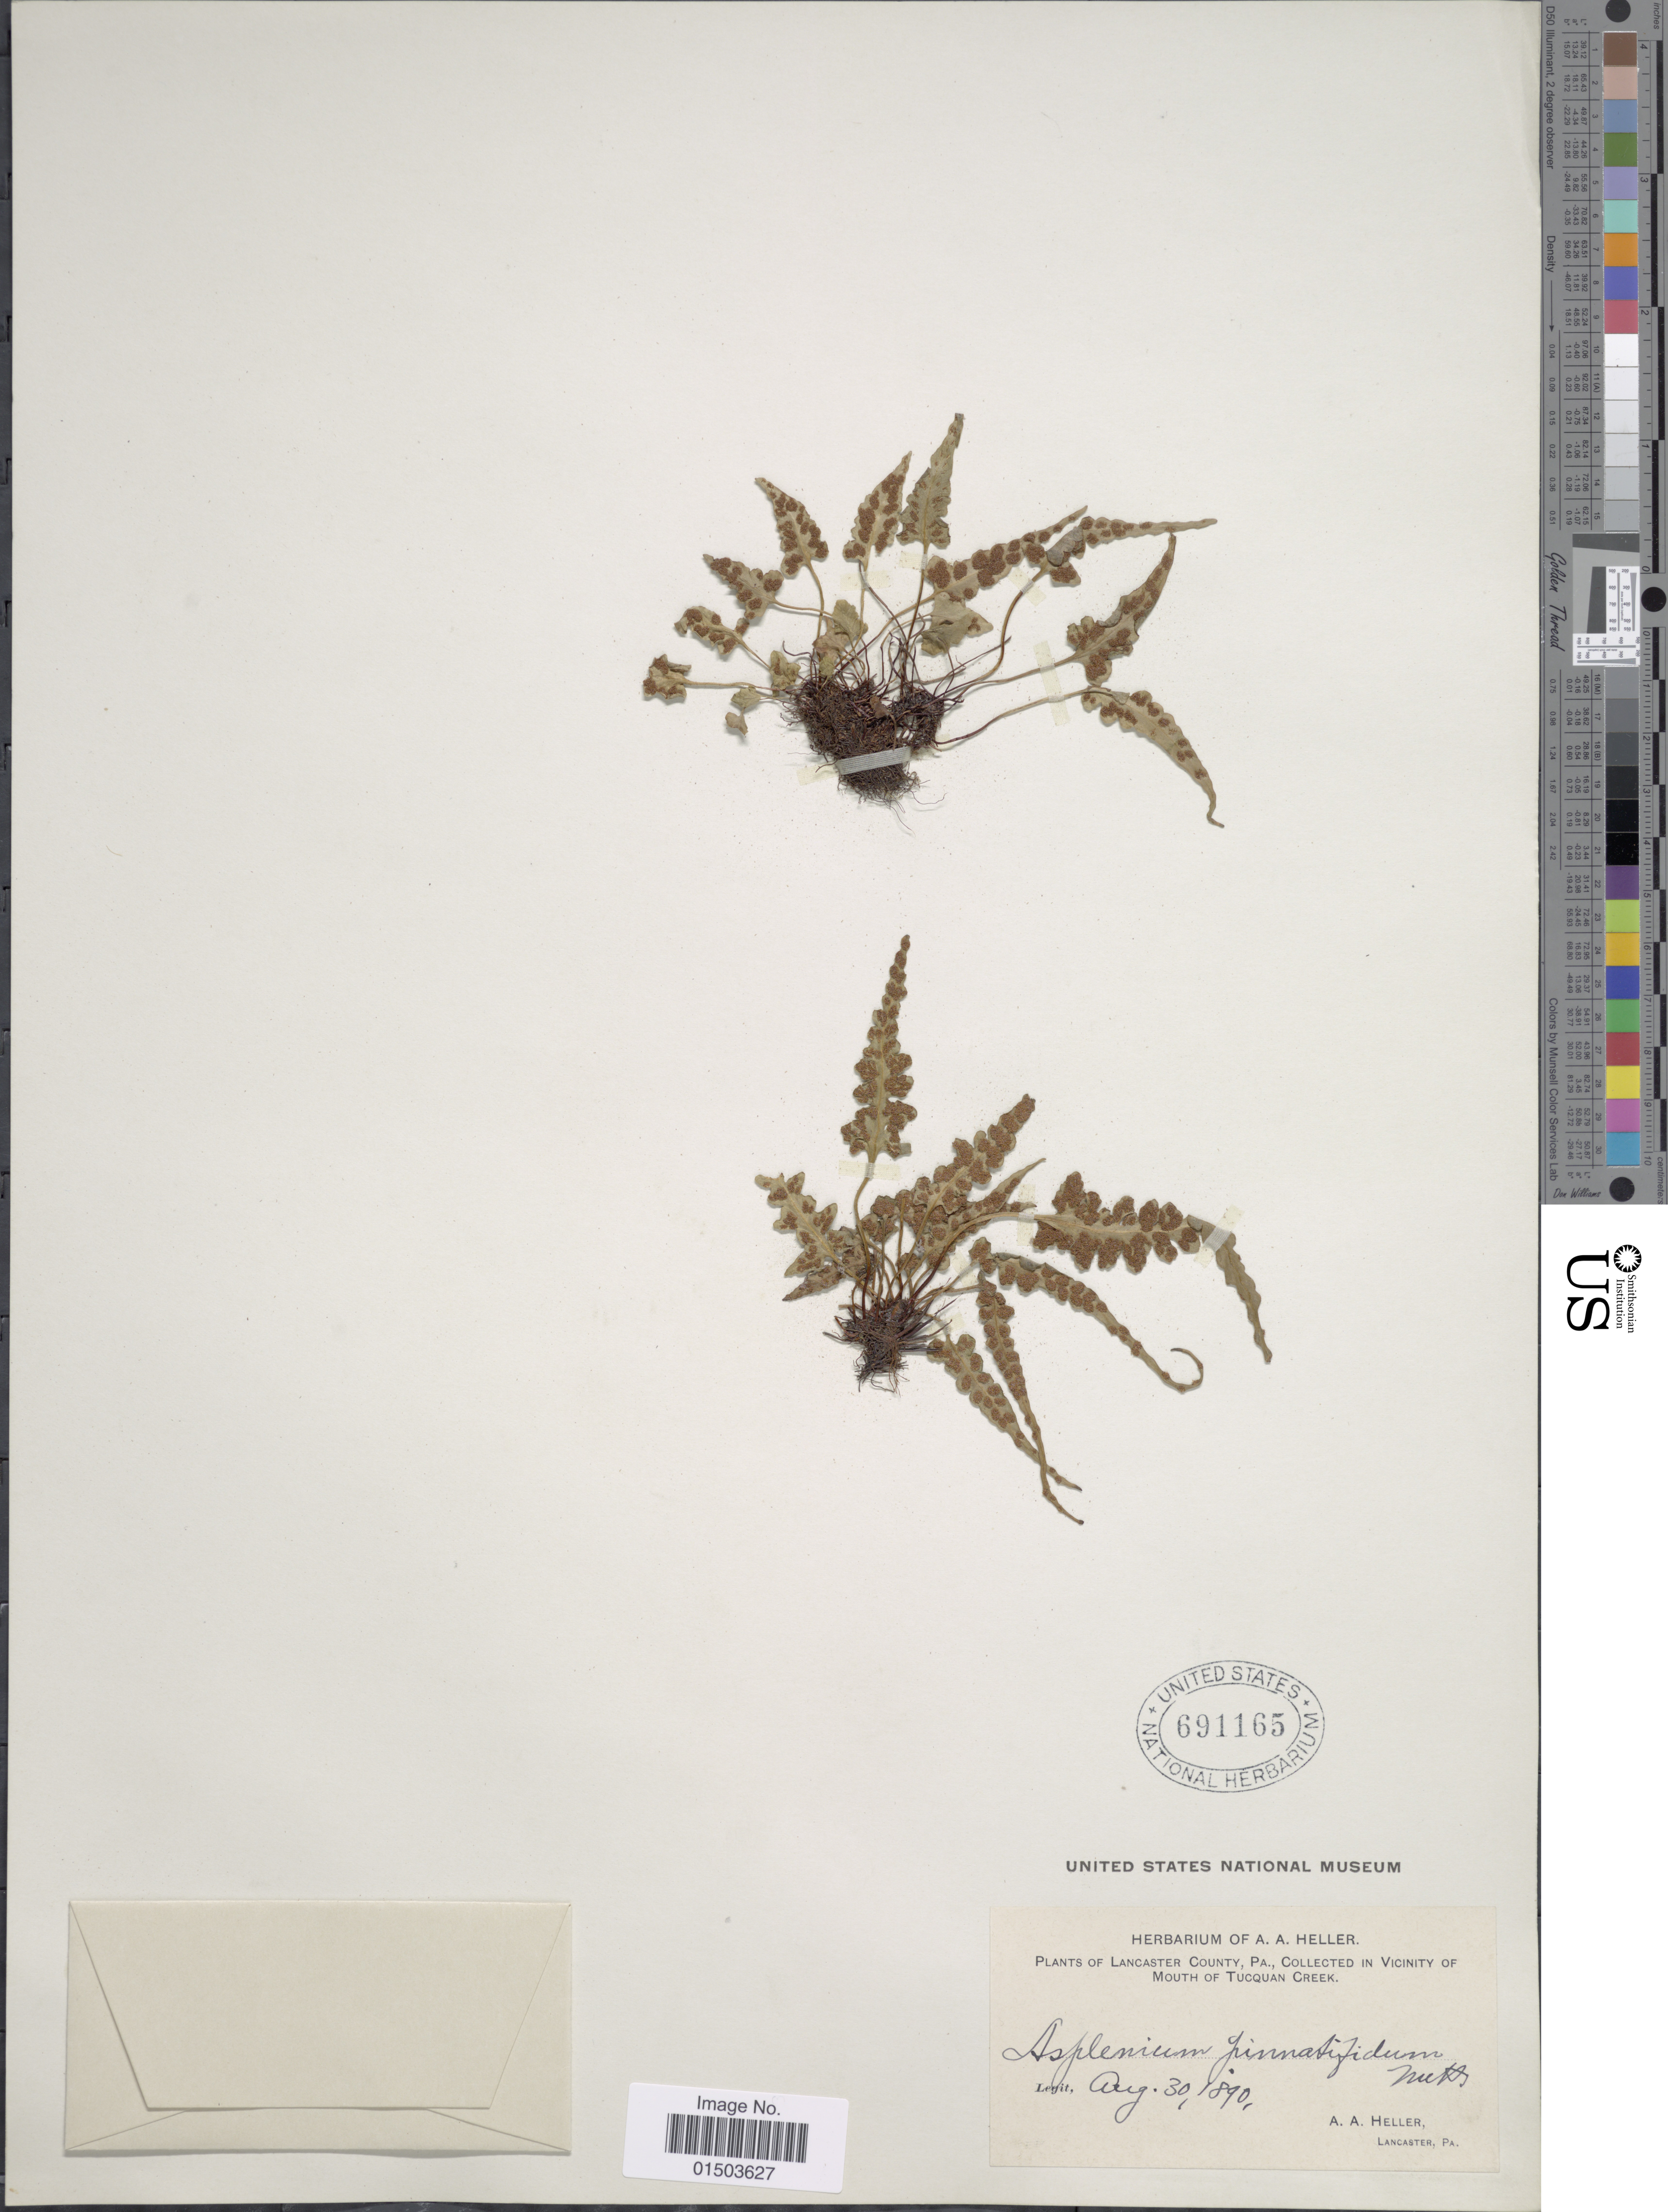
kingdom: Plantae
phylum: Tracheophyta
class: Polypodiopsida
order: Polypodiales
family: Aspleniaceae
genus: Asplenium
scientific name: Asplenium pinnatifidum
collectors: A. A. Heller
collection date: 1890-08-30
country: United States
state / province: Pennsylvania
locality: Lancaster County. Vicinity of Mouth of Tucquan Creek.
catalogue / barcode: US 691165